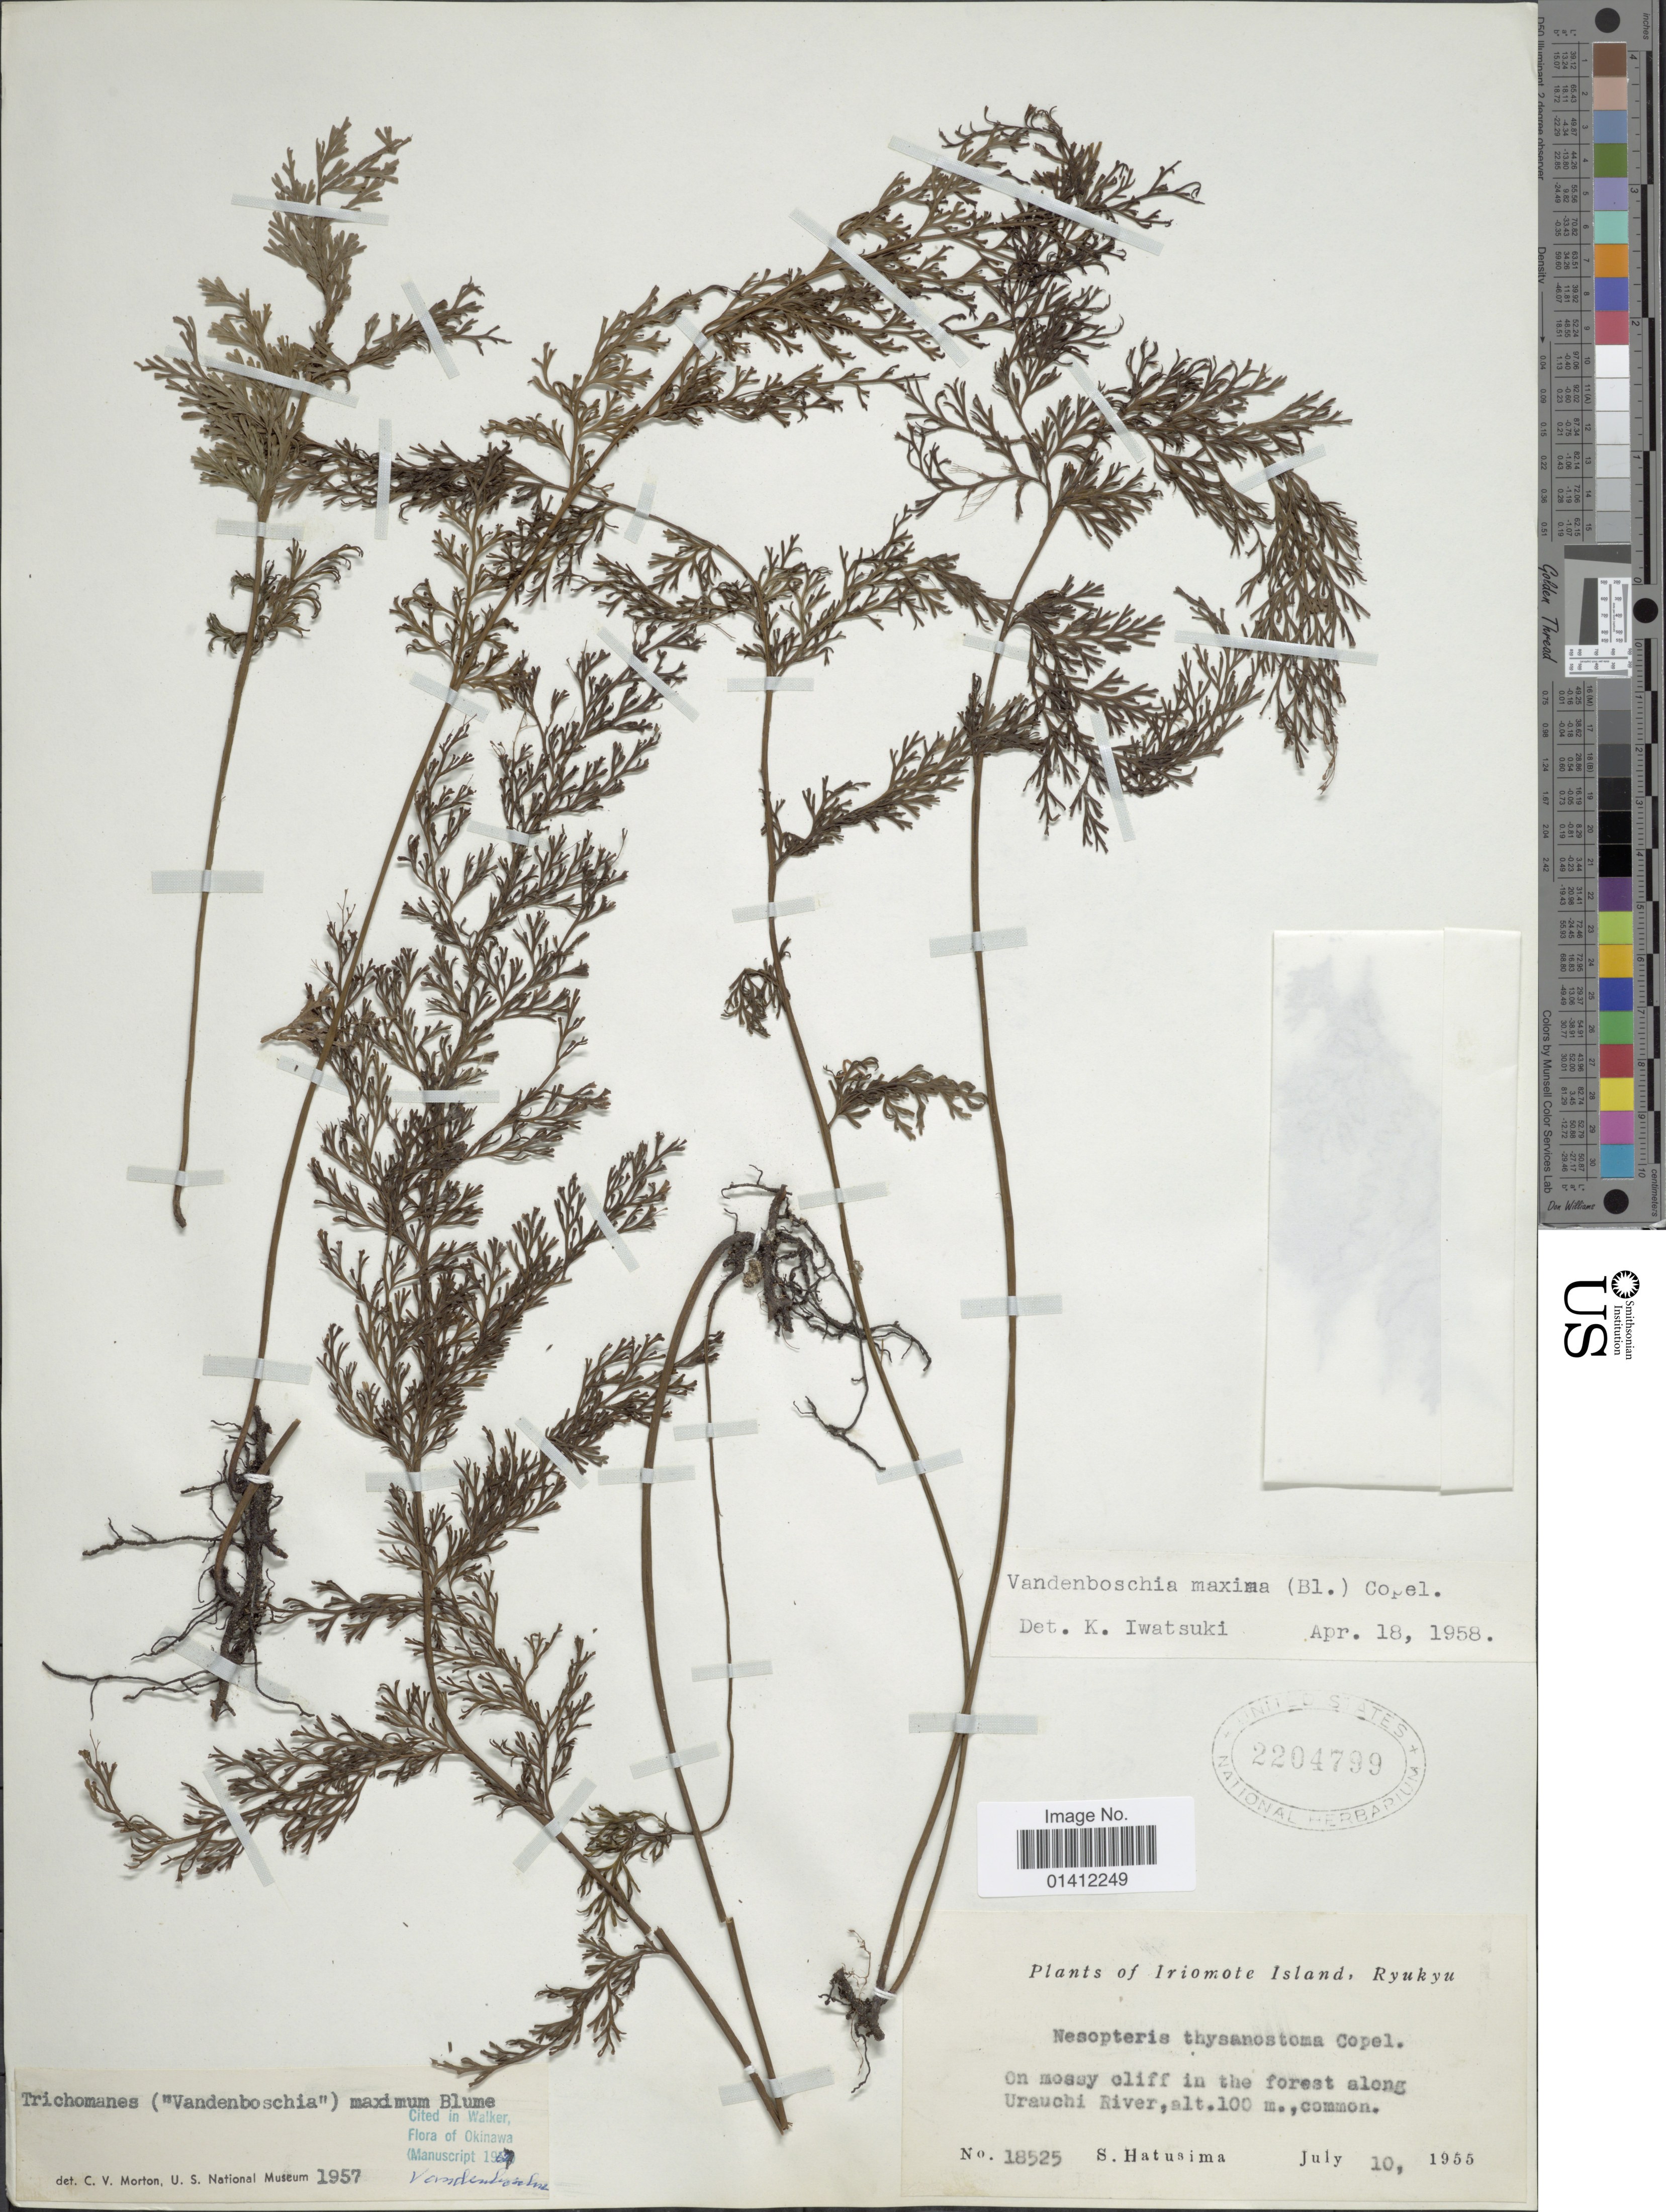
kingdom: Plantae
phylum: Tracheophyta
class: Polypodiopsida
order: Hymenophyllales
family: Hymenophyllaceae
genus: Vandenboschia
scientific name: Vandenboschia maxima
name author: (Blume) Copel.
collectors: S. Hatusima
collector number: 18525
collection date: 1955-07-10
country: Japan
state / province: Okinawa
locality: Iriomote Island, Ryukyu. On mossy cliff in the forest along Urauchi River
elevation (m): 100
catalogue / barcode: US 2204799